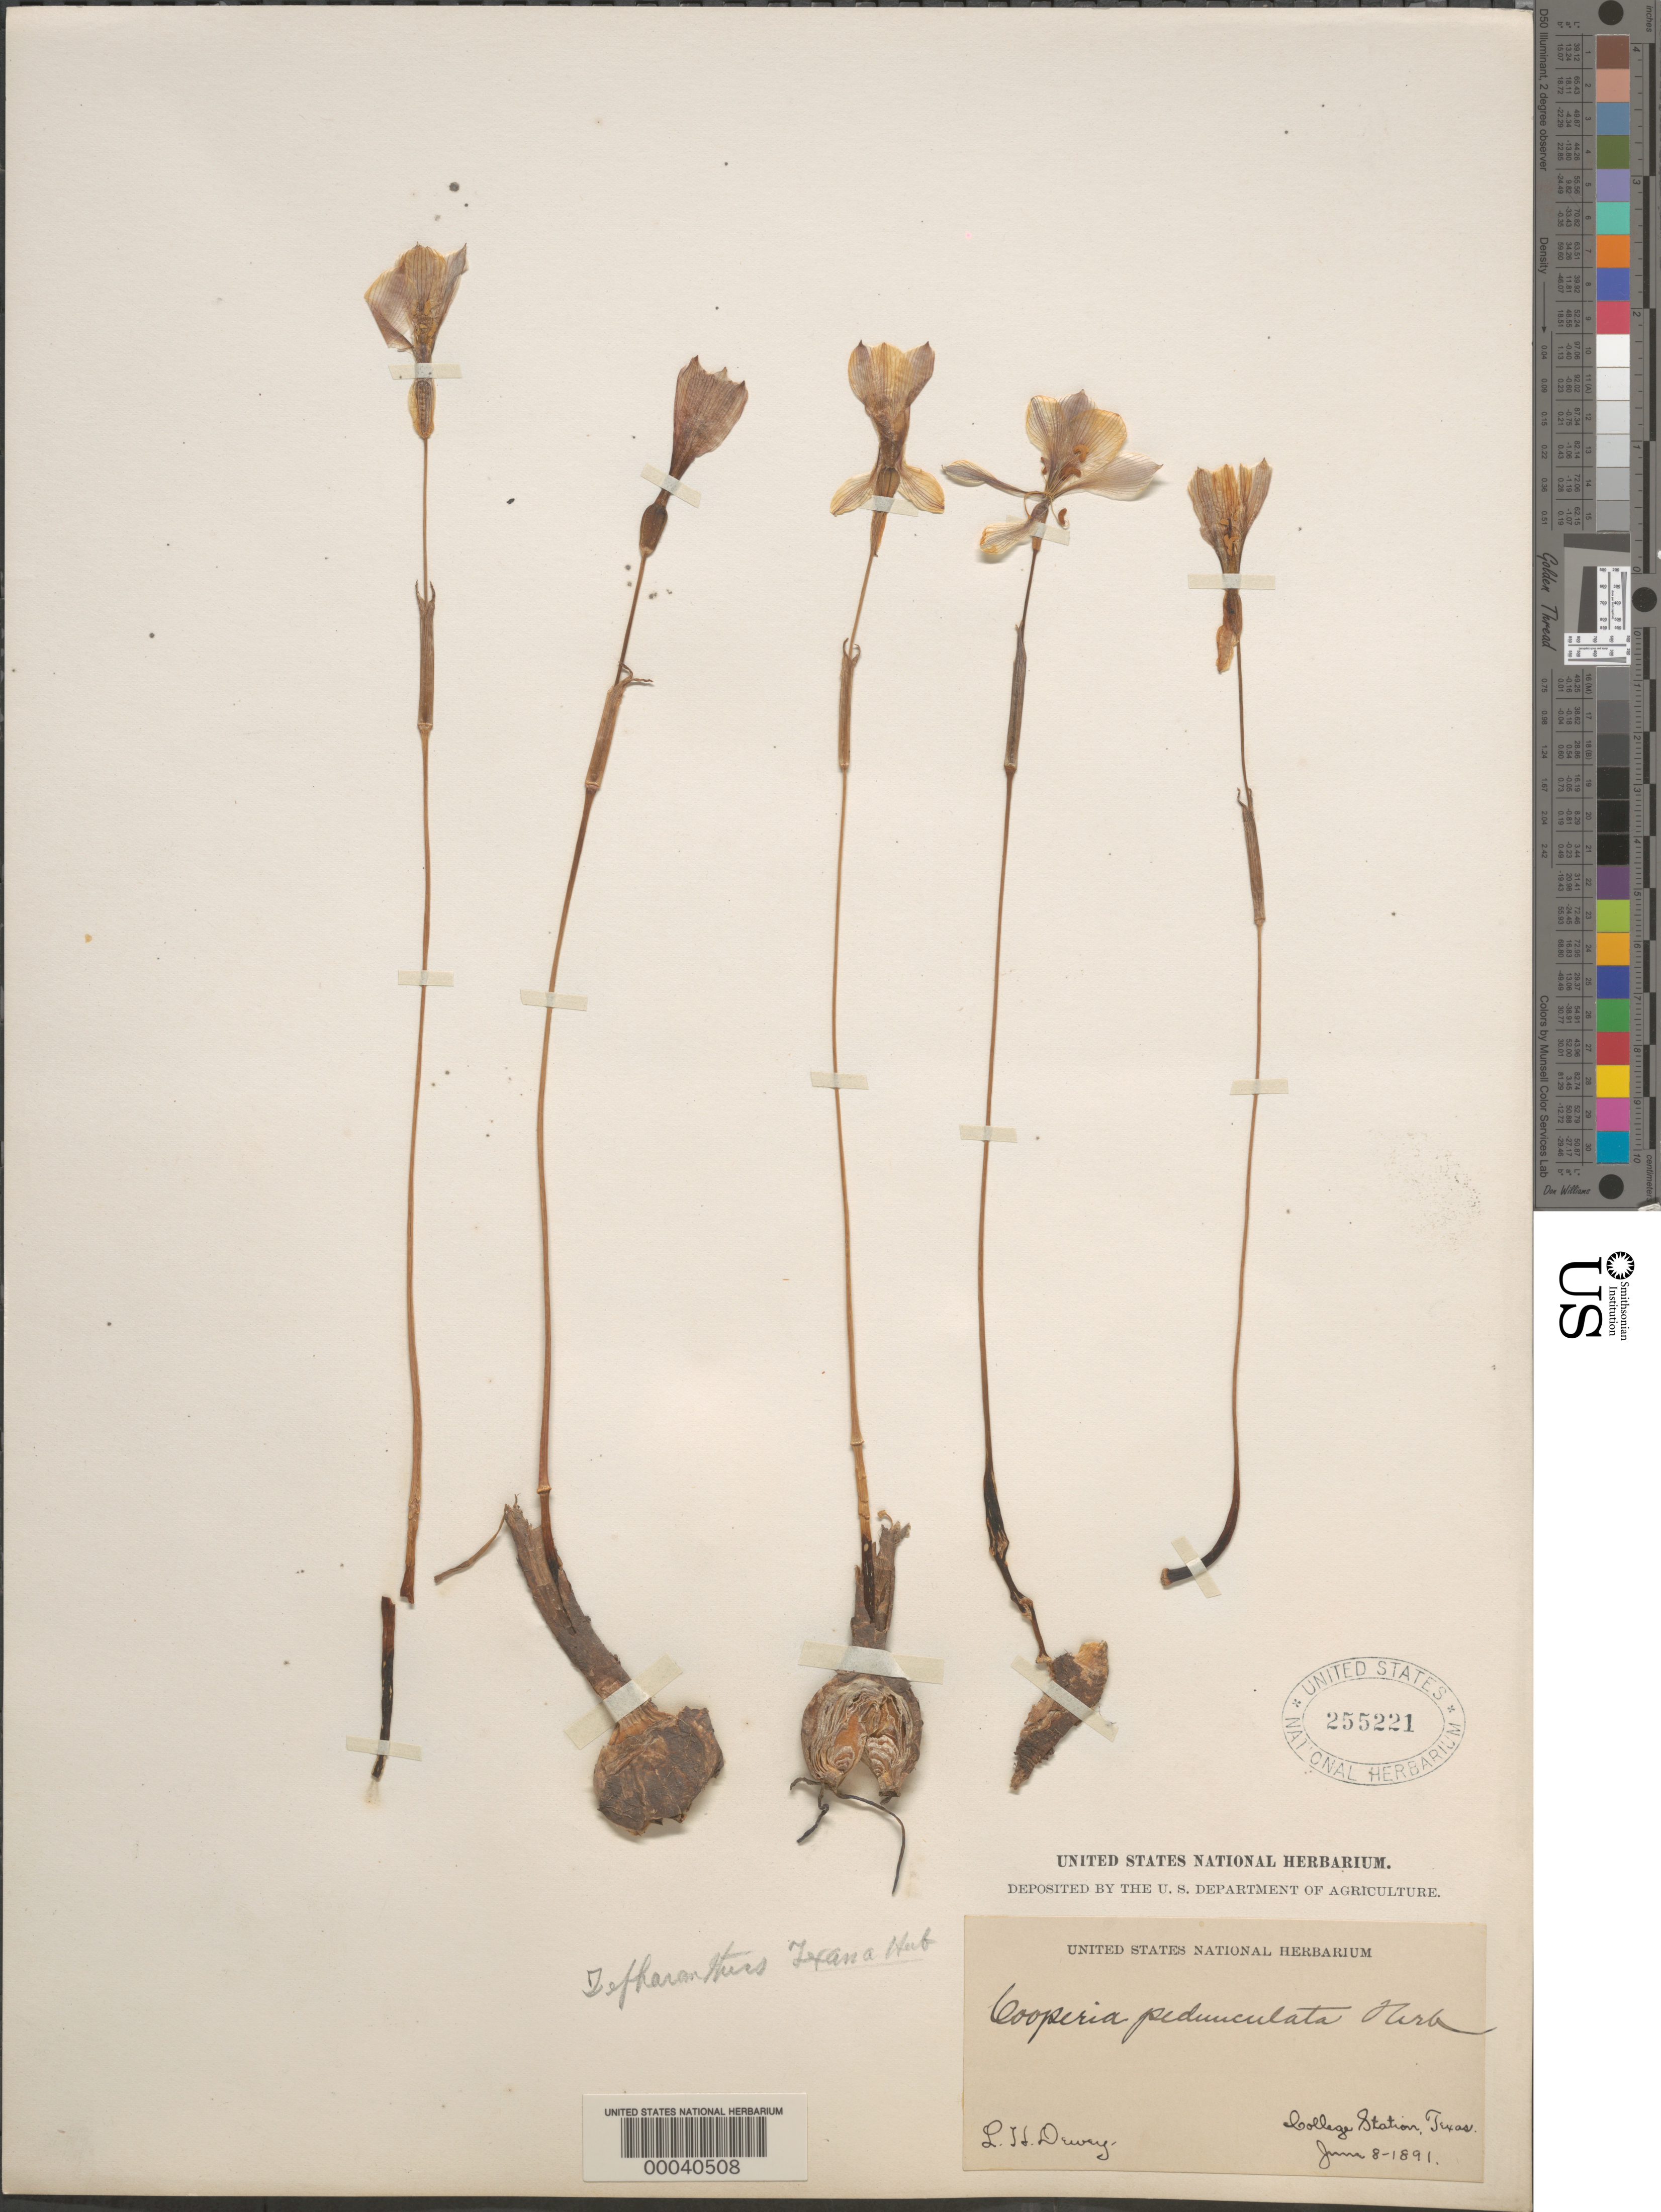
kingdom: Plantae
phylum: Tracheophyta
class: Liliopsida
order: Asparagales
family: Amaryllidaceae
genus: Zephyranthes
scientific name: Zephyranthes tubispatha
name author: (L'Hér.) Hub.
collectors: L. H. Dewey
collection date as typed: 08 Jun 1891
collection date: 1891-06-08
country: United States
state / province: Texas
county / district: Brazos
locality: College station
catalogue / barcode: US 255221